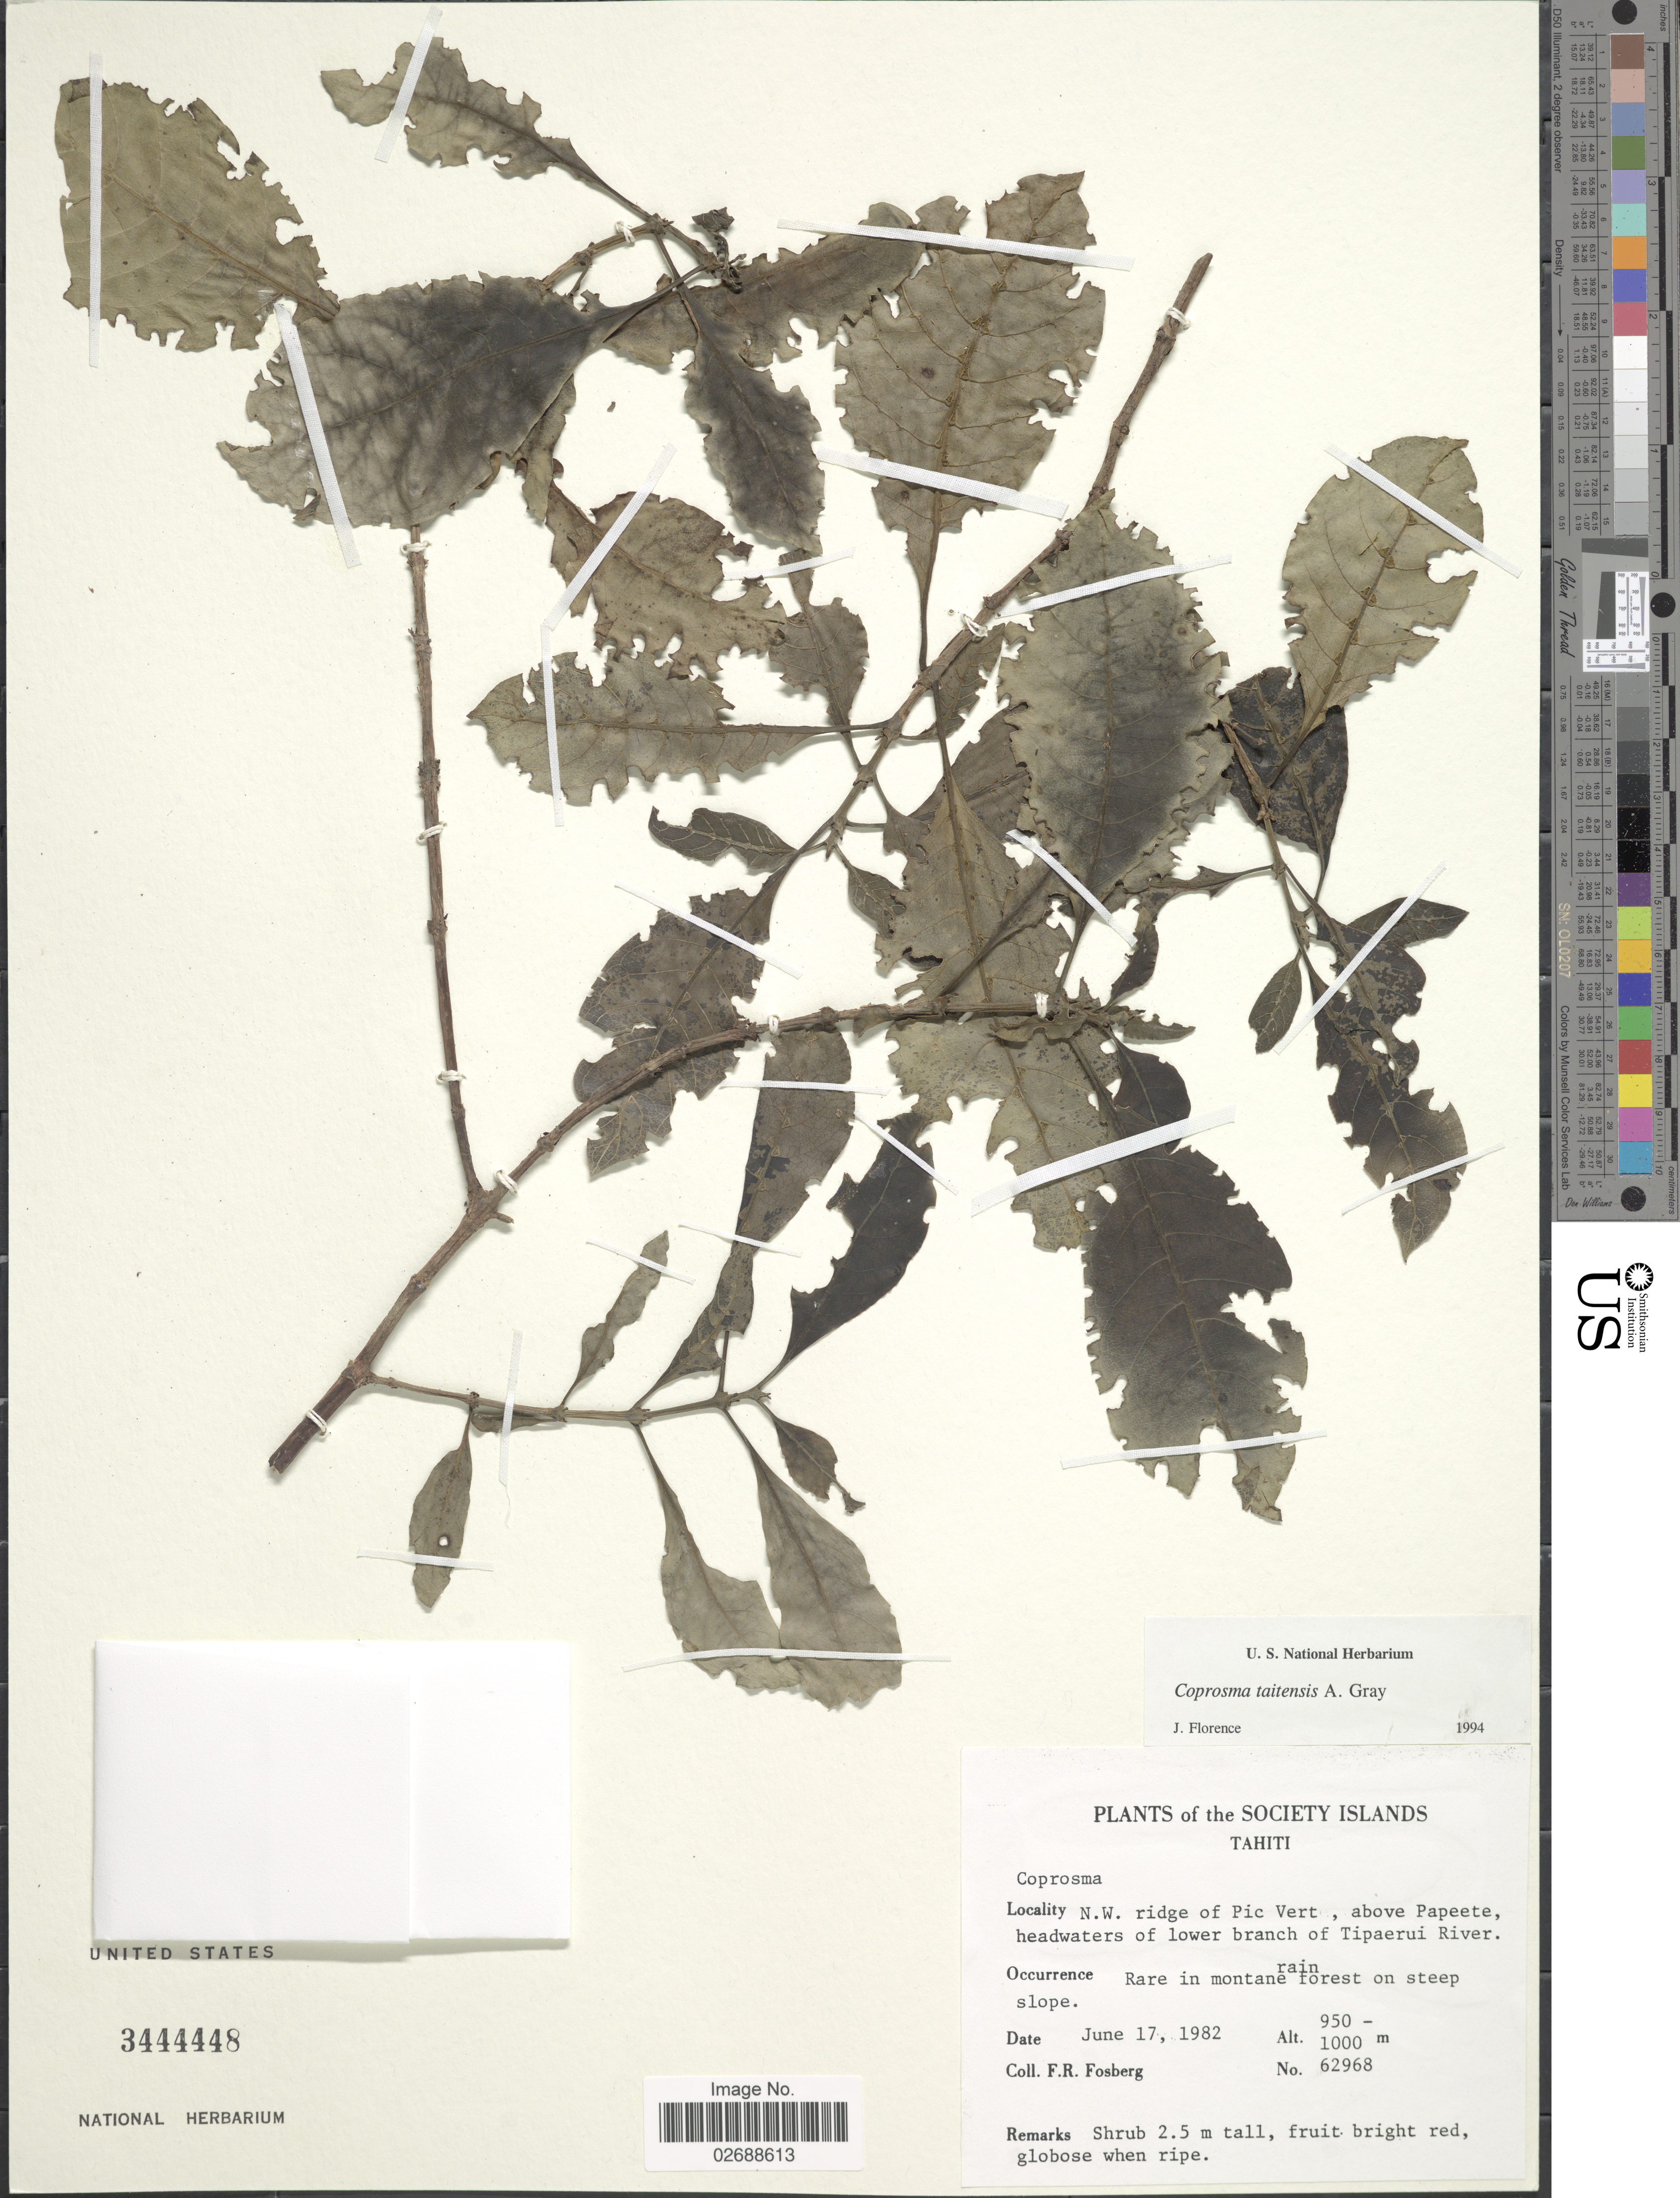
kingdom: Plantae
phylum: Tracheophyta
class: Magnoliopsida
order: Gentianales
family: Rubiaceae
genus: Coprosma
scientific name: Coprosma tahitensis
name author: A. Gray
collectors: F. R. Fosberg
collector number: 62968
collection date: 1982-06-17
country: French Polynesia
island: Tahiti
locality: Society Islands, Tahiti. N.W. ridge of Pic Vert, above Papeete, headwaters of lower branch of Tipaerui River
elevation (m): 950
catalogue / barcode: US 3444448